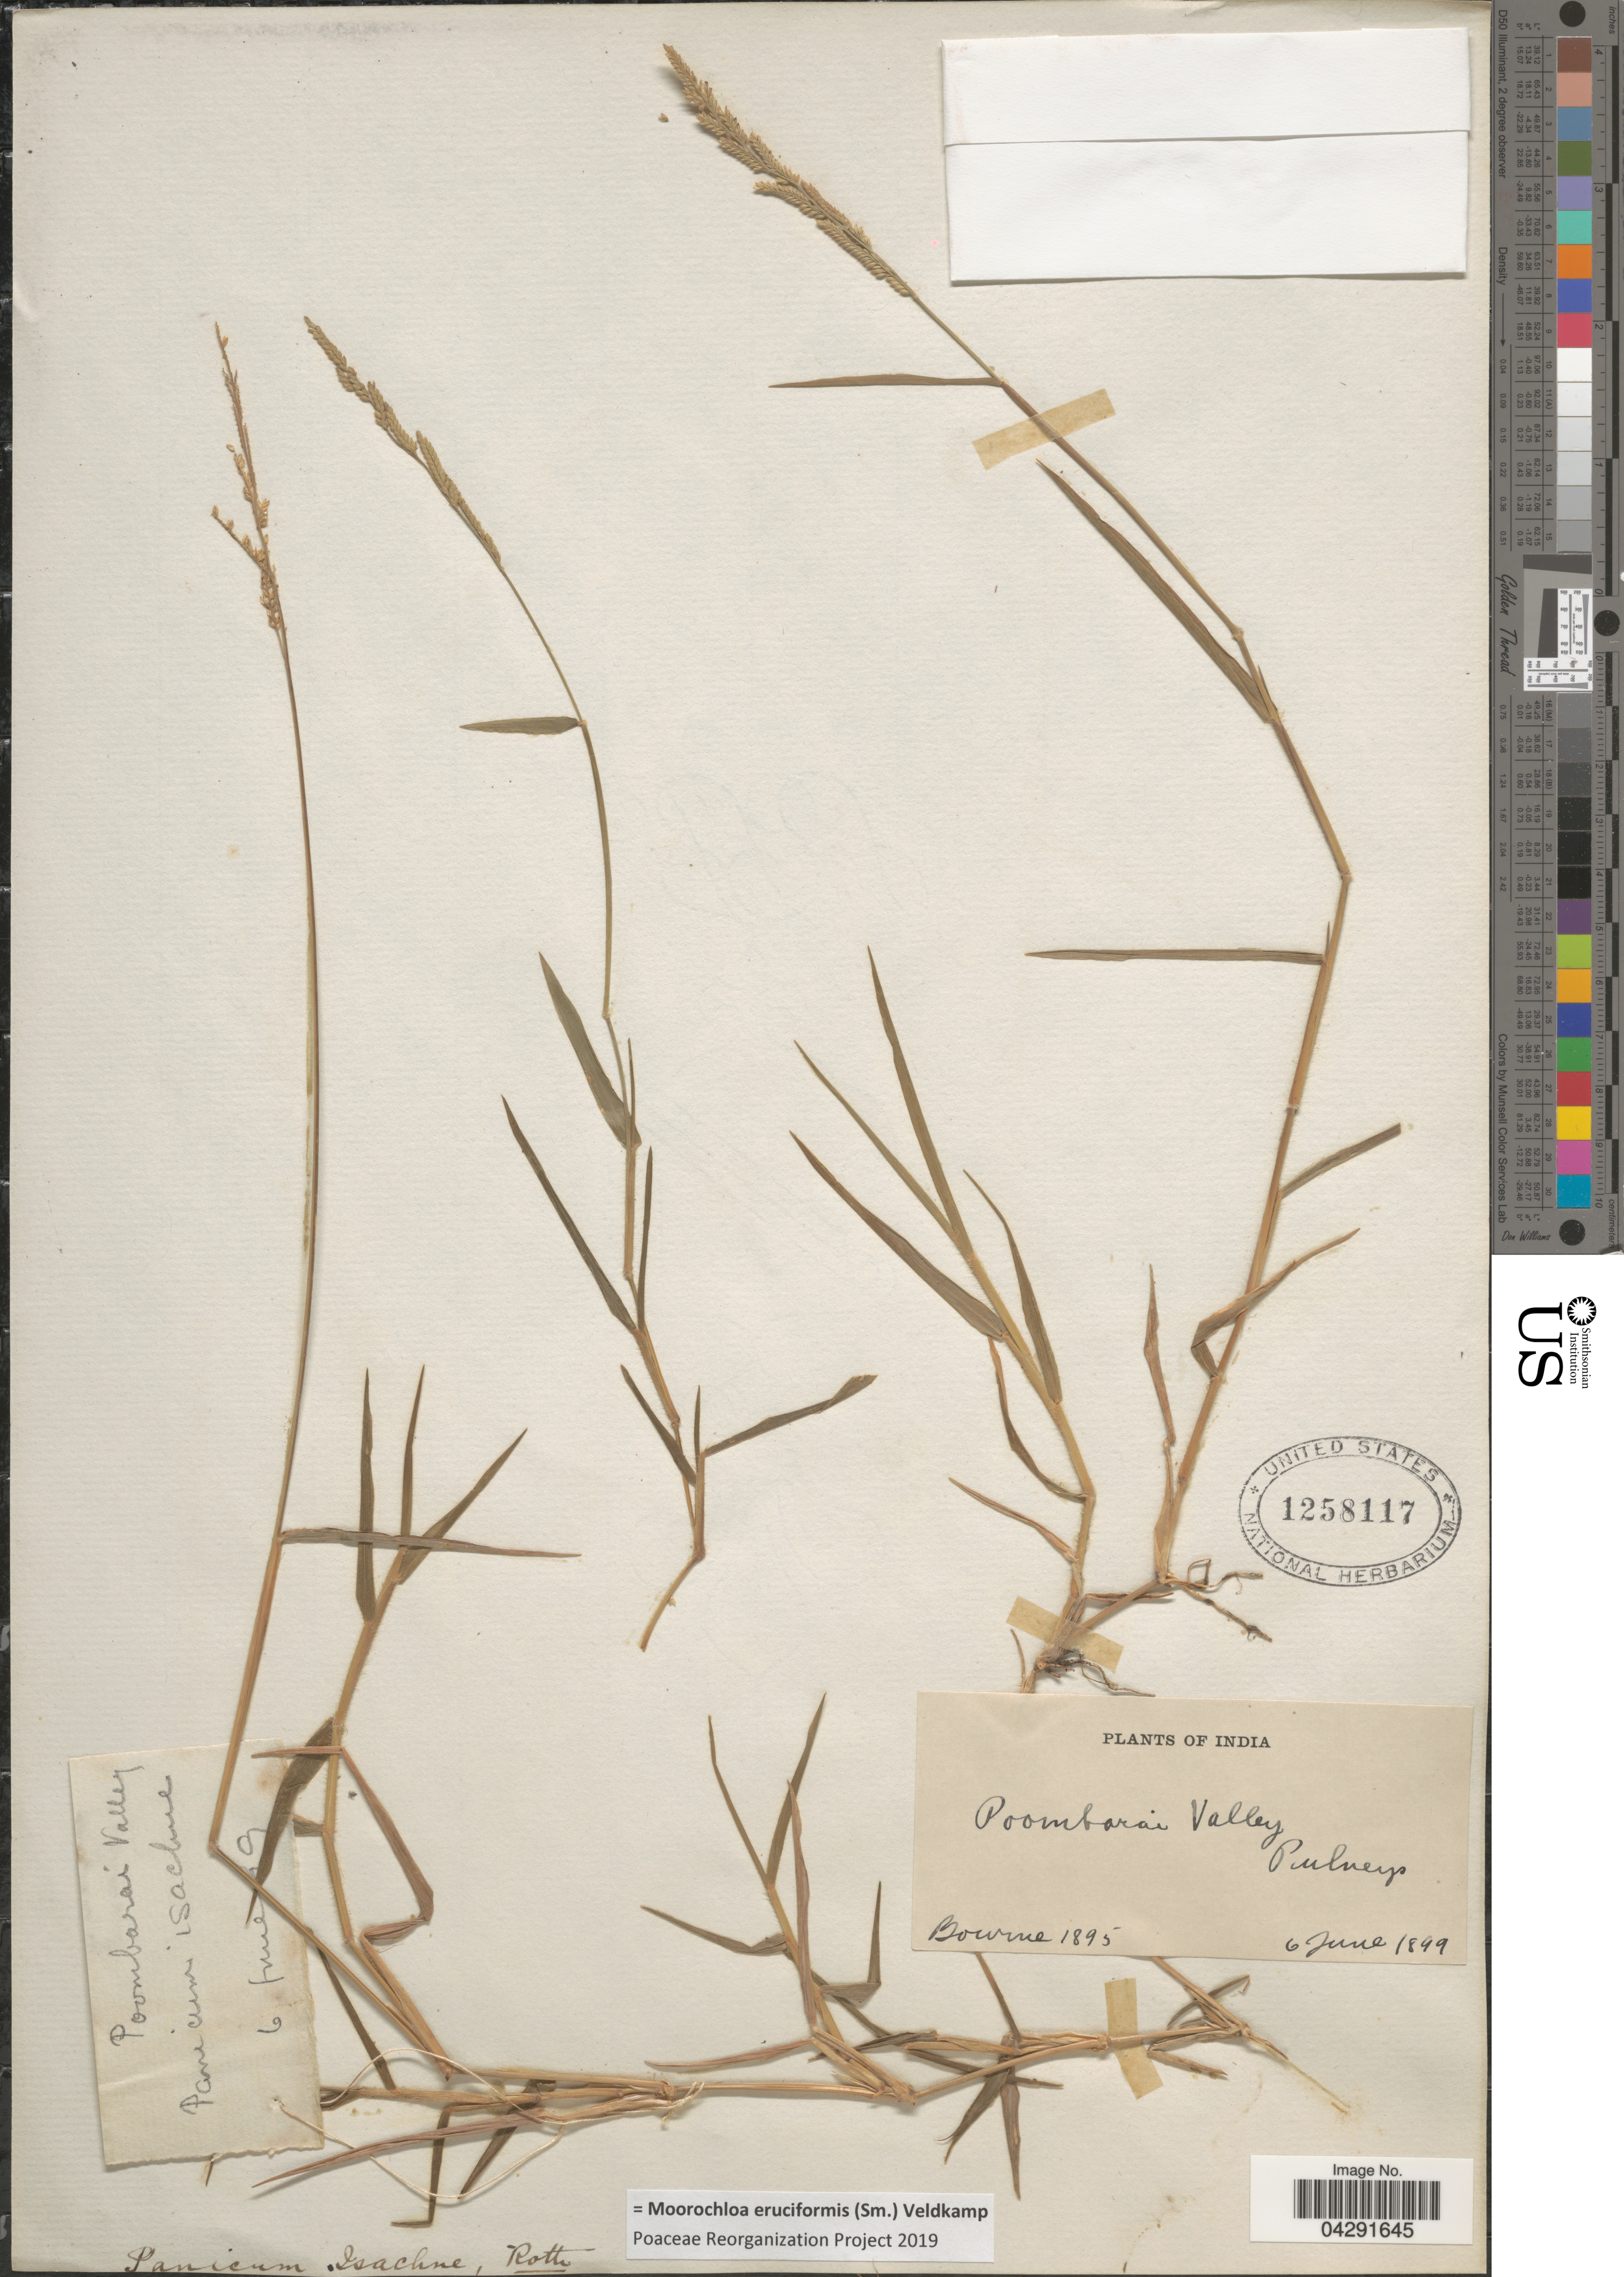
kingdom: Plantae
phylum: Tracheophyta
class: Liliopsida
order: Poales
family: Poaceae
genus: Moorochloa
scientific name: Moorochloa eruciformis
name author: (Sm.) Veldkamp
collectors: -- Bourne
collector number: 1895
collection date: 1899-06-06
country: India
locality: Pulneys.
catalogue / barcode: US 1258117